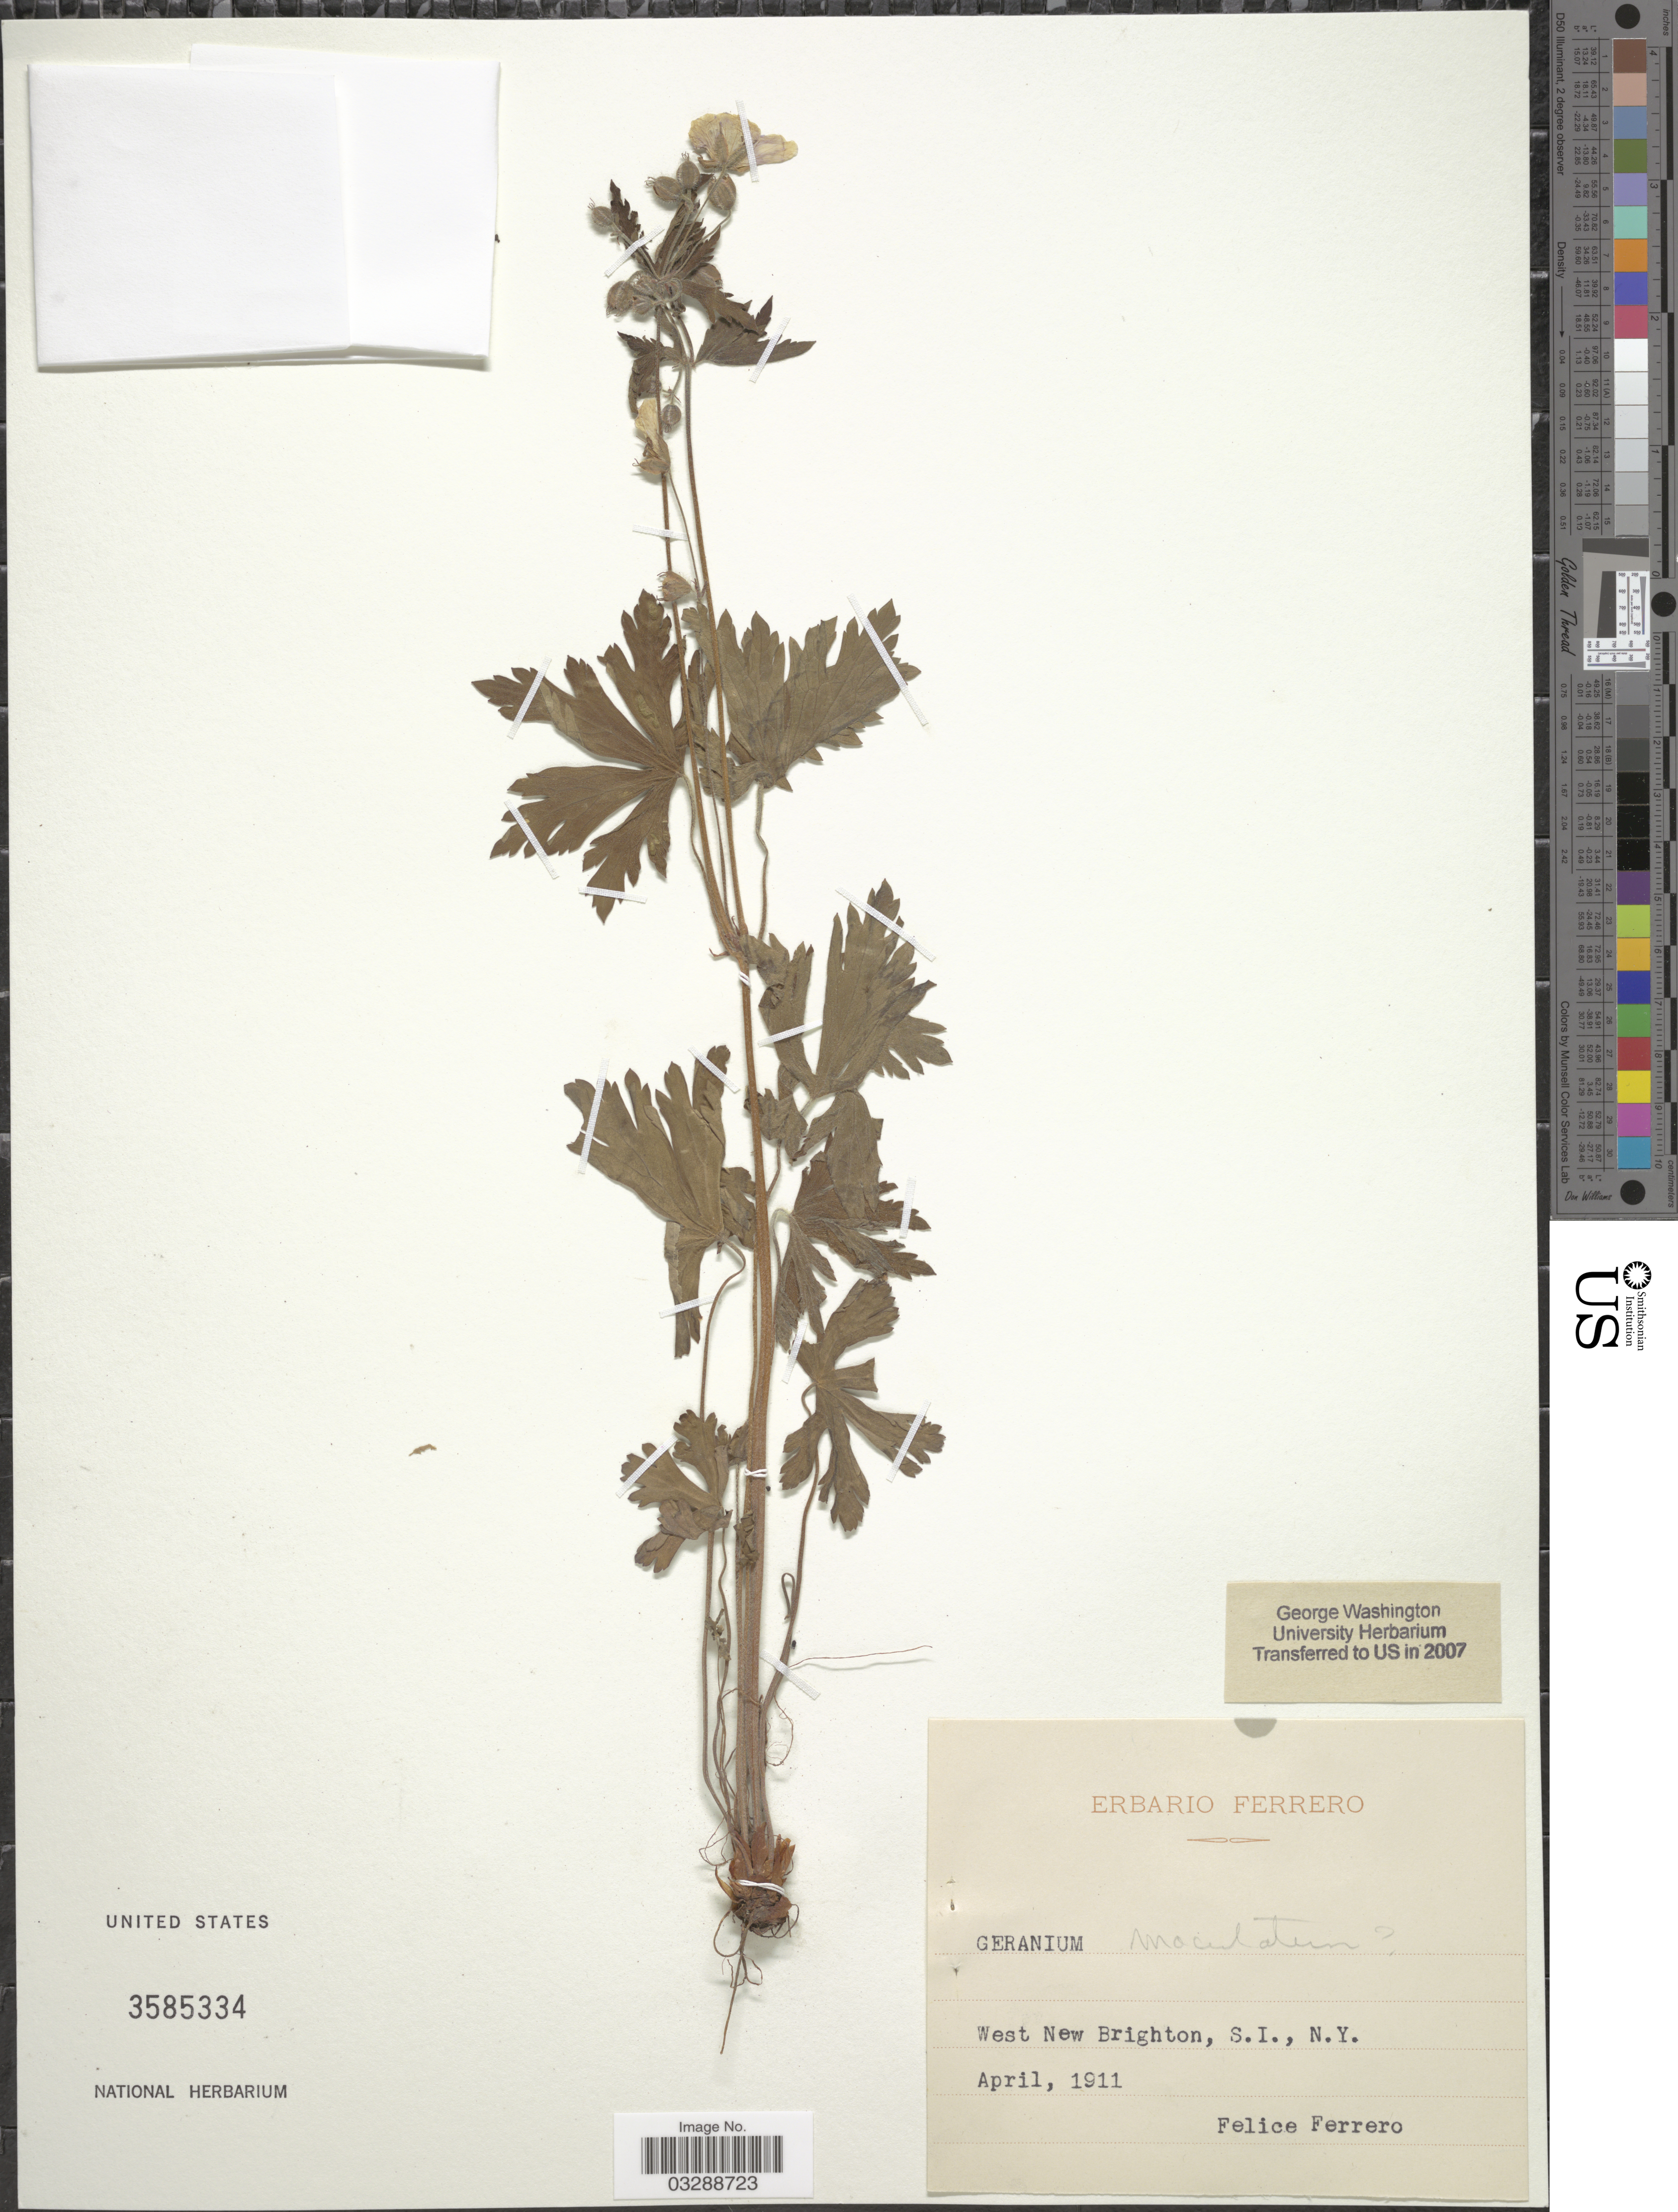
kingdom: Plantae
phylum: Tracheophyta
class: Magnoliopsida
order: Geraniales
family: Geraniaceae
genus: Geranium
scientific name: Geranium maculatum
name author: L.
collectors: F. Ferrero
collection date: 1911-04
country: United States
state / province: New York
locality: West New Brighton, S.I.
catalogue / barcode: US 3585334